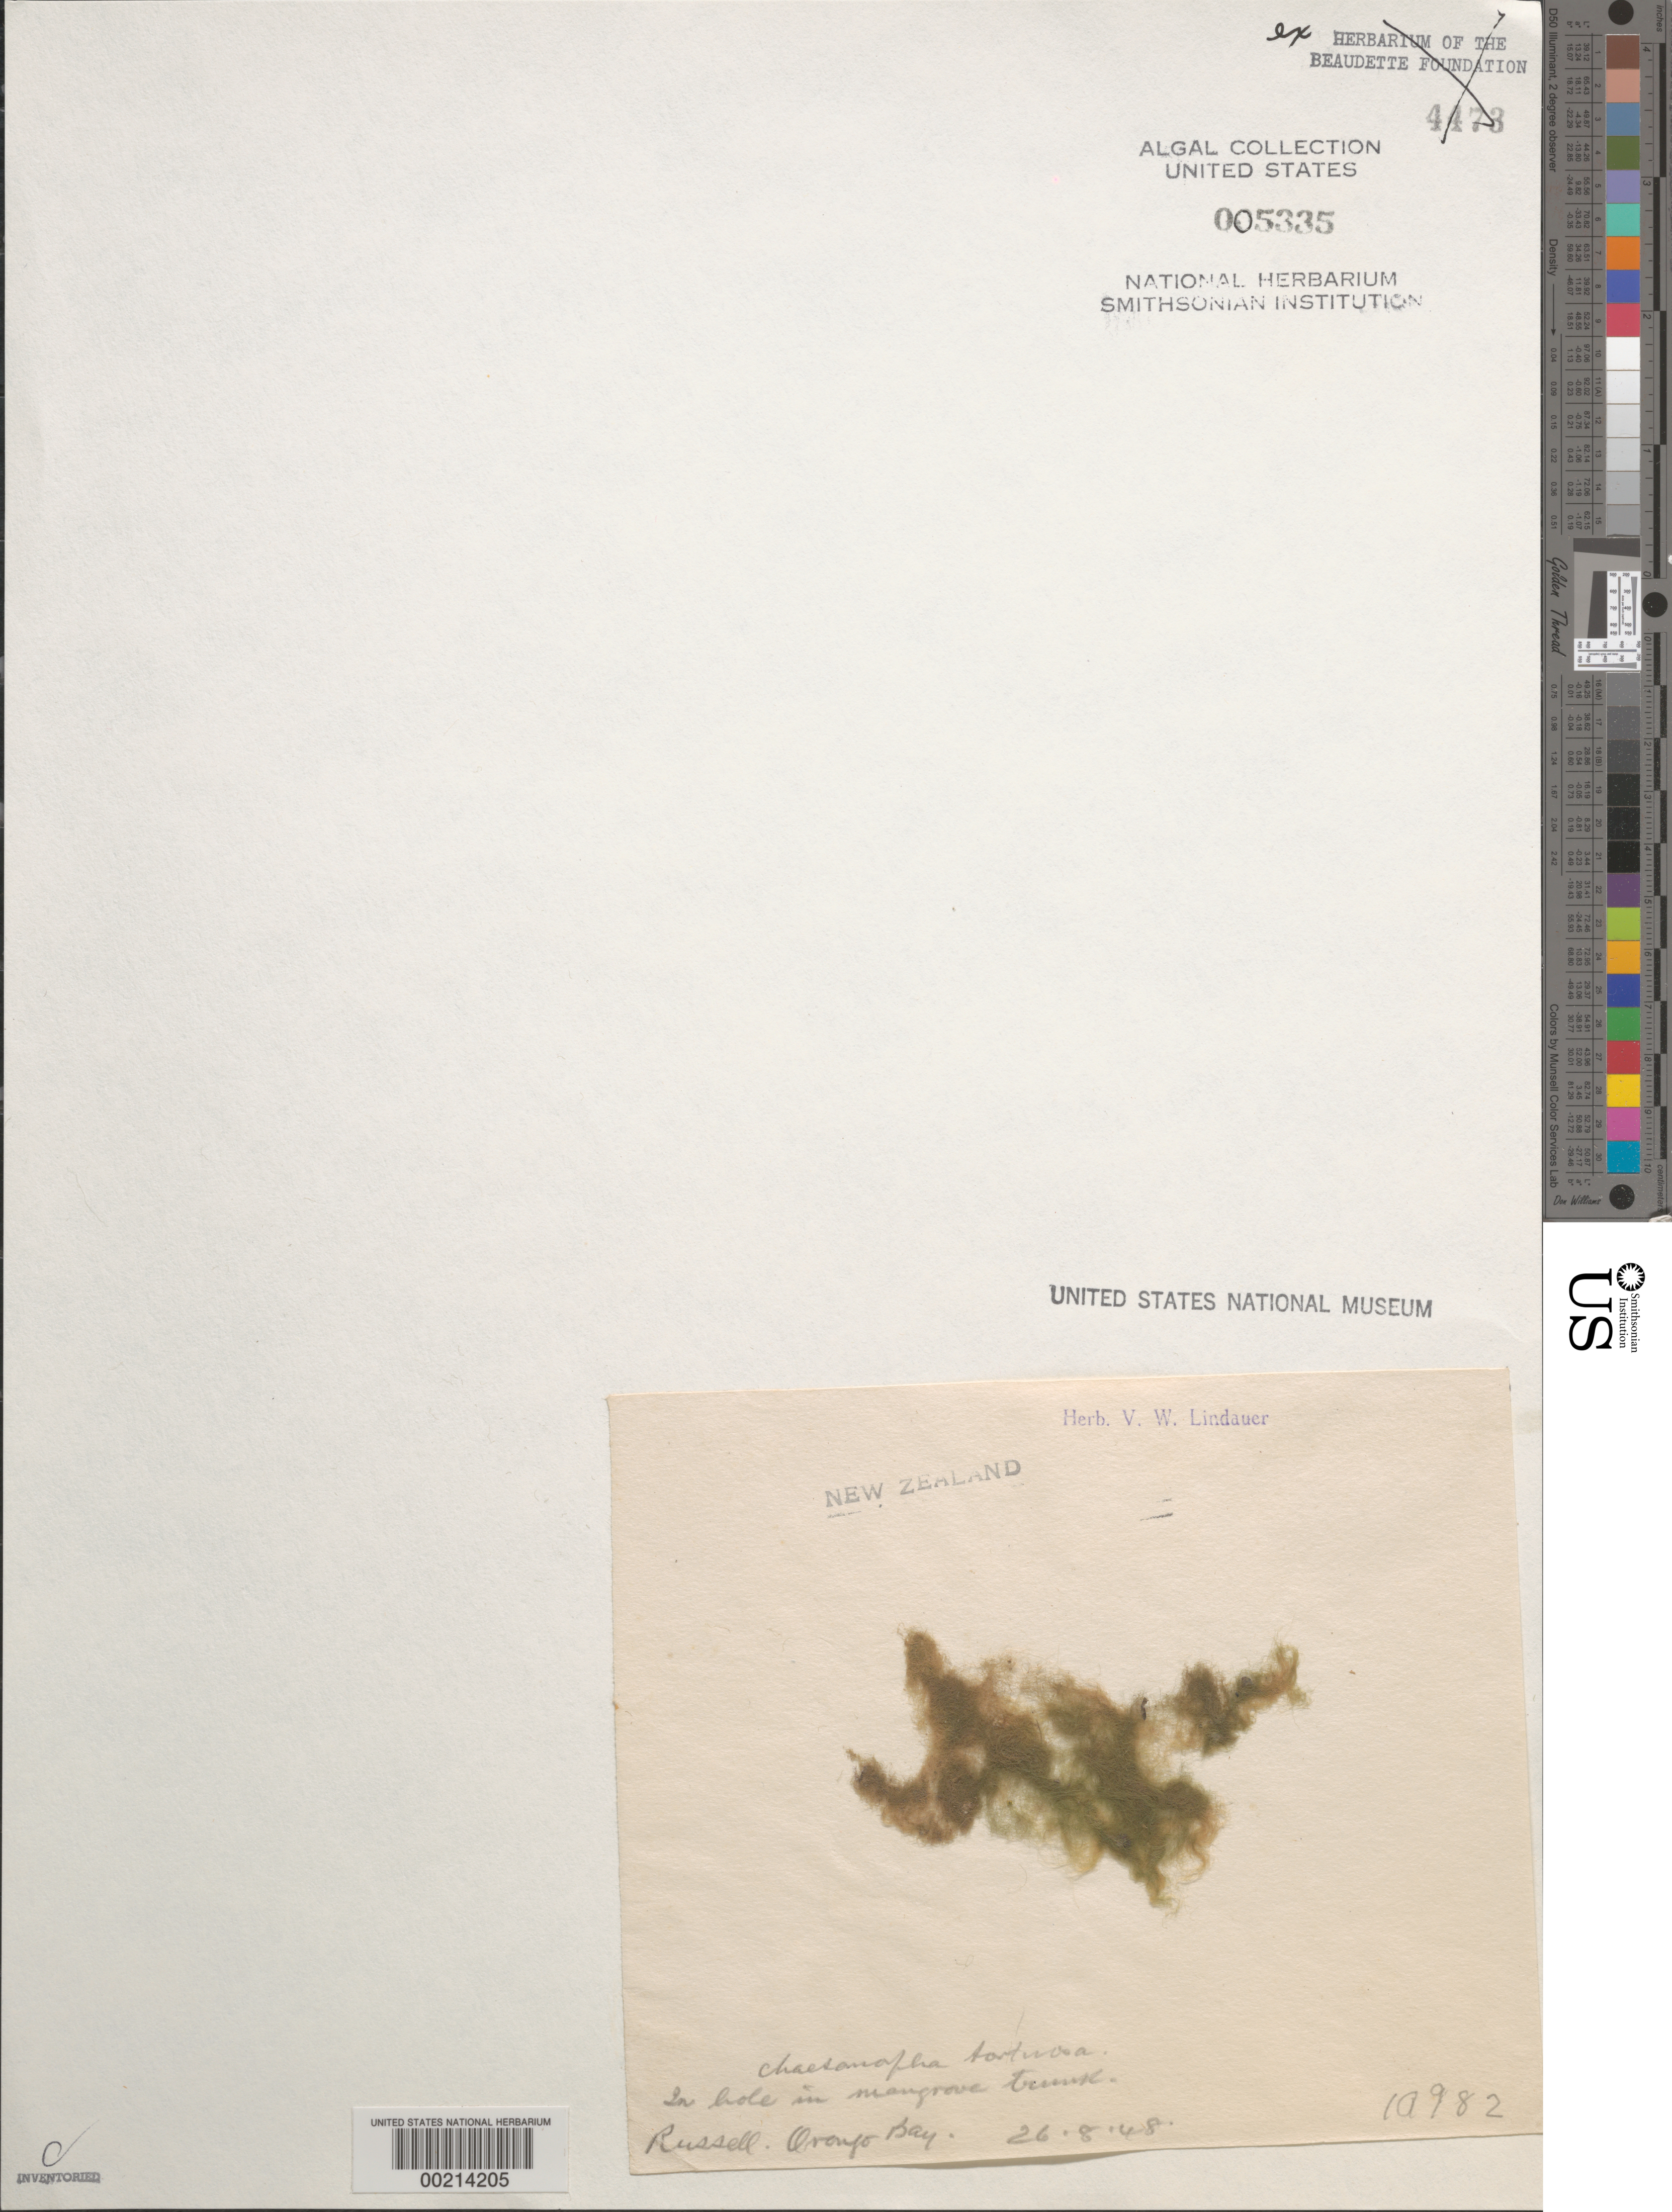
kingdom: Plantae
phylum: Chlorophyta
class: Ulvophyceae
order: Cladophorales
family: Cladophoraceae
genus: Chaetomorpha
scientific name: Chaetomorpha sp.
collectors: V. Lindauer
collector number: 10982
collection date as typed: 26 Aug 1948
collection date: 1948-08-26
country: New Zealand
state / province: Northland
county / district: Far North District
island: North Island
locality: Orongo Bay, Russell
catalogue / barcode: US 5335